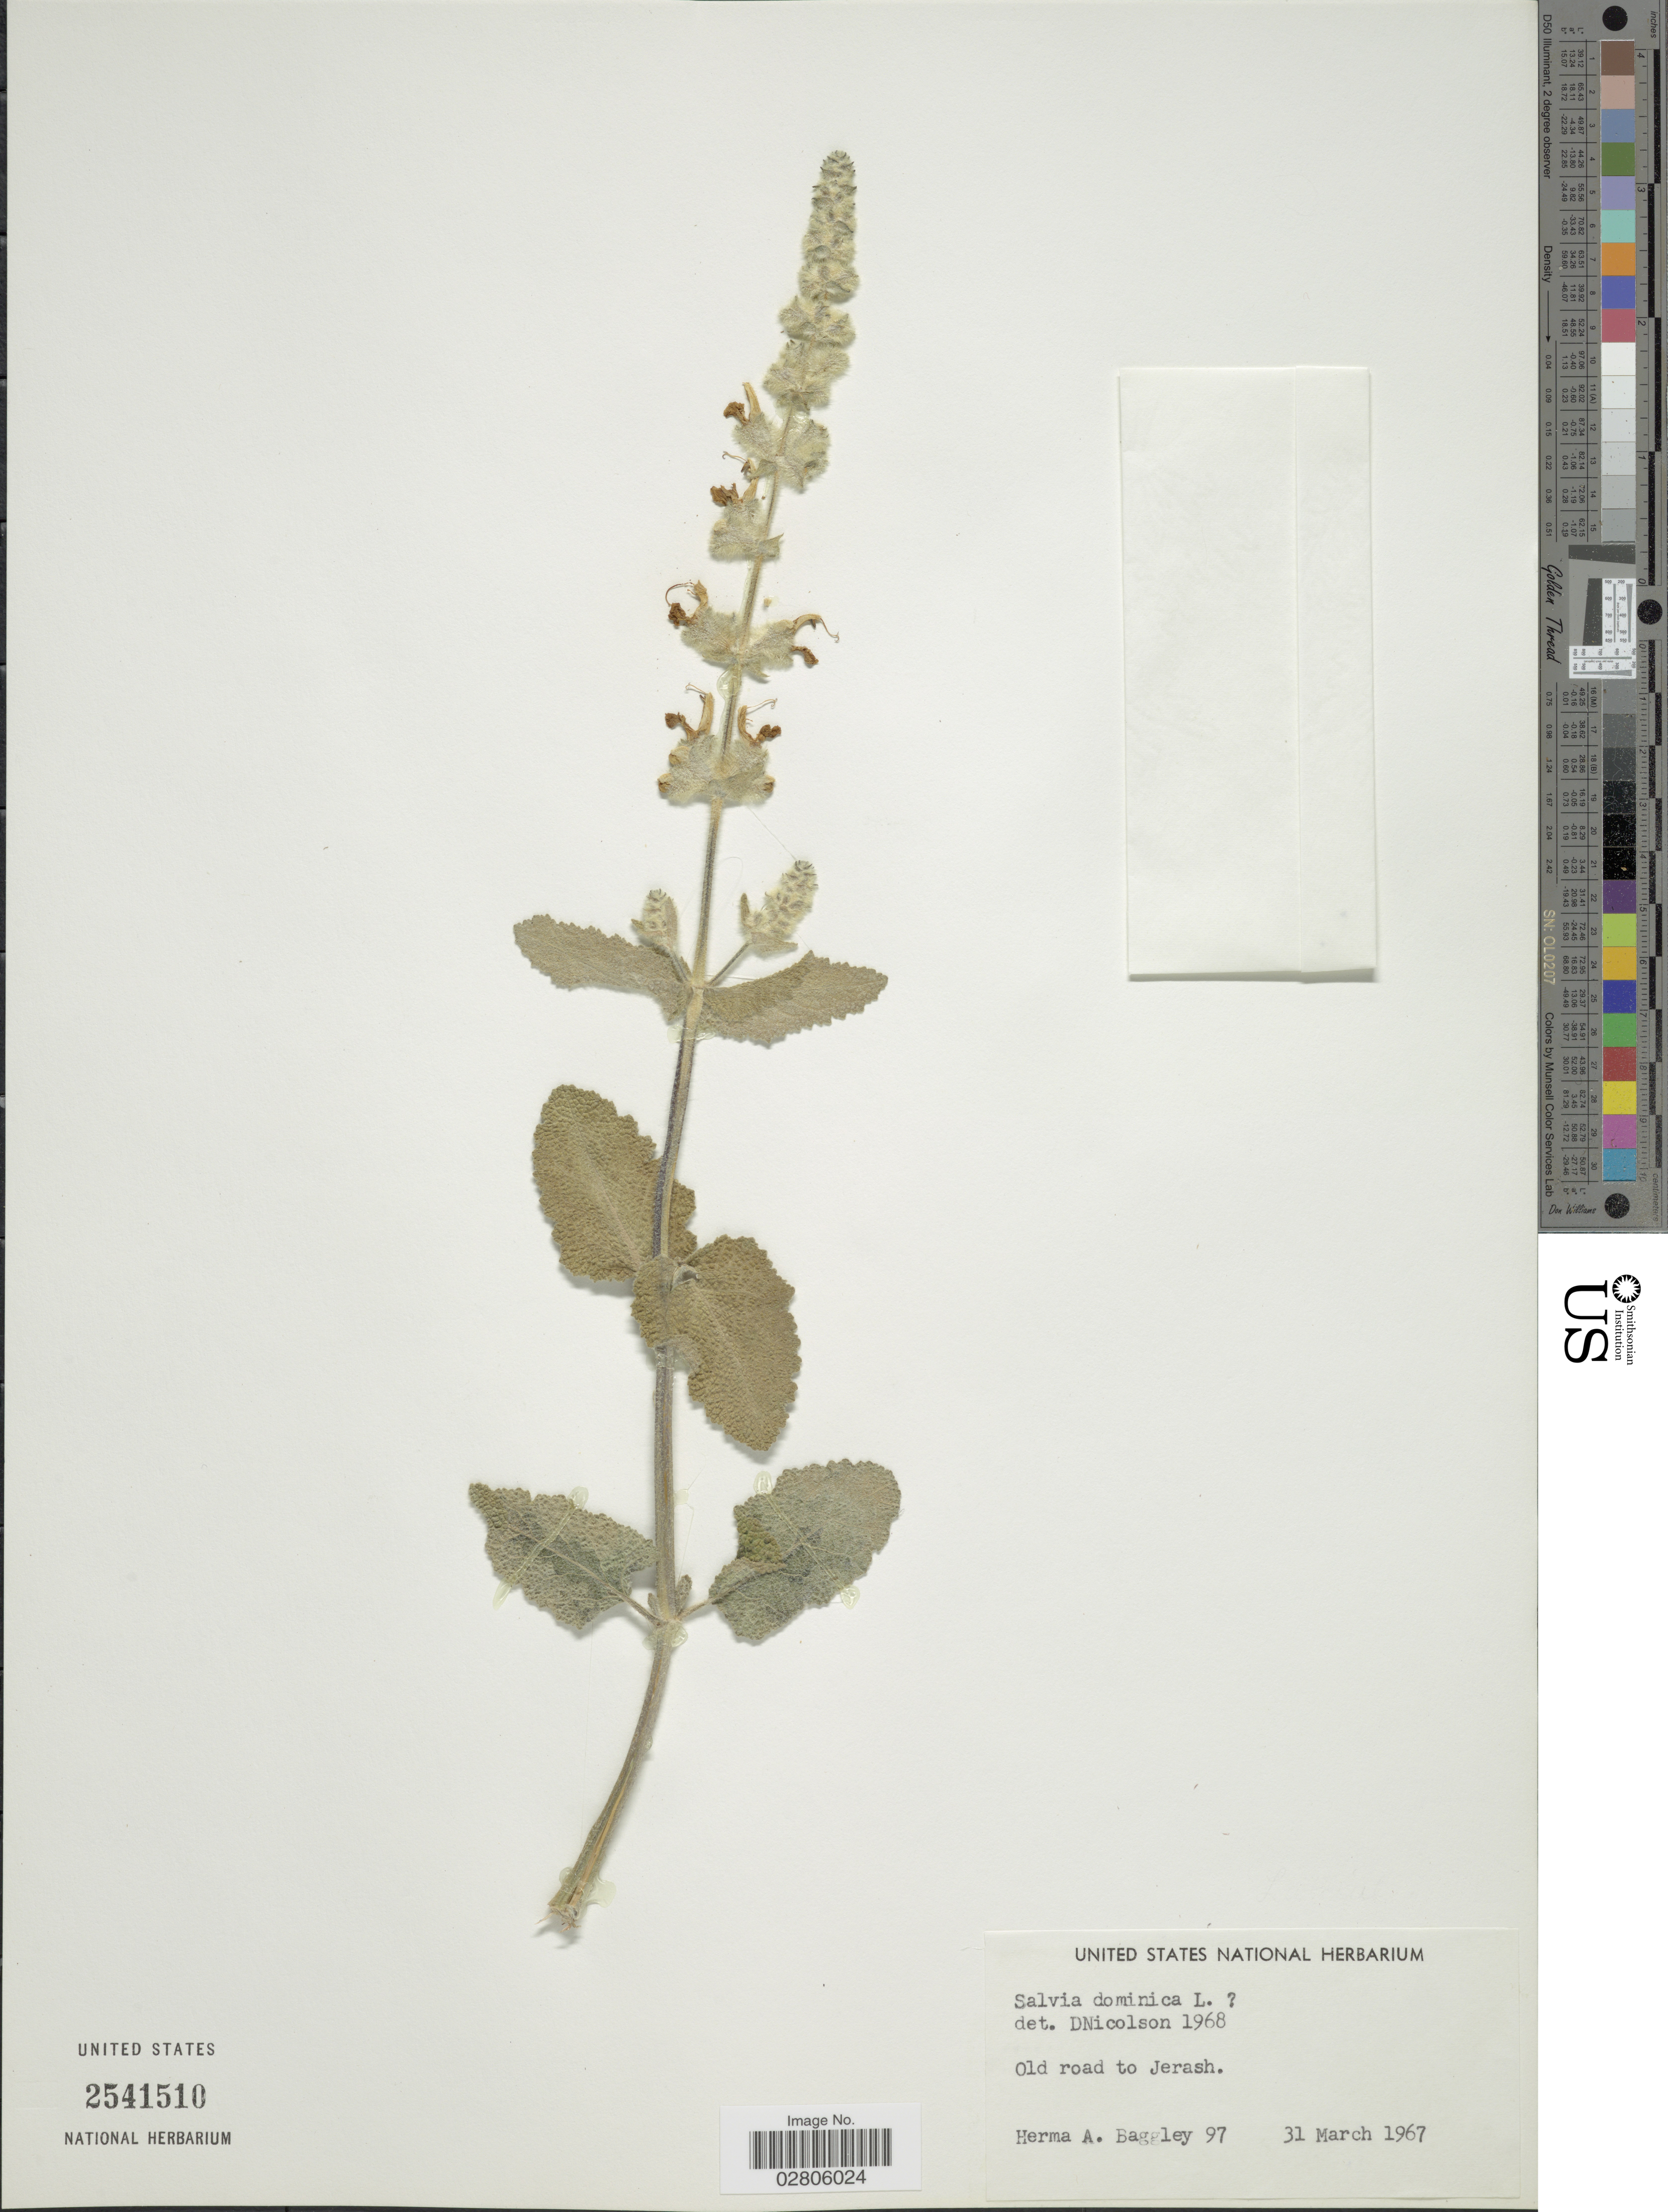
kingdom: Plantae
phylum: Tracheophyta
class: Magnoliopsida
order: Lamiales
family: Lamiaceae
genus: Salvia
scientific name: Salvia dominica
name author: L.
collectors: H. Baggley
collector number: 97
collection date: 1967-03-31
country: Jordan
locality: Old road to Jerash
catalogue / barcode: US 2541510